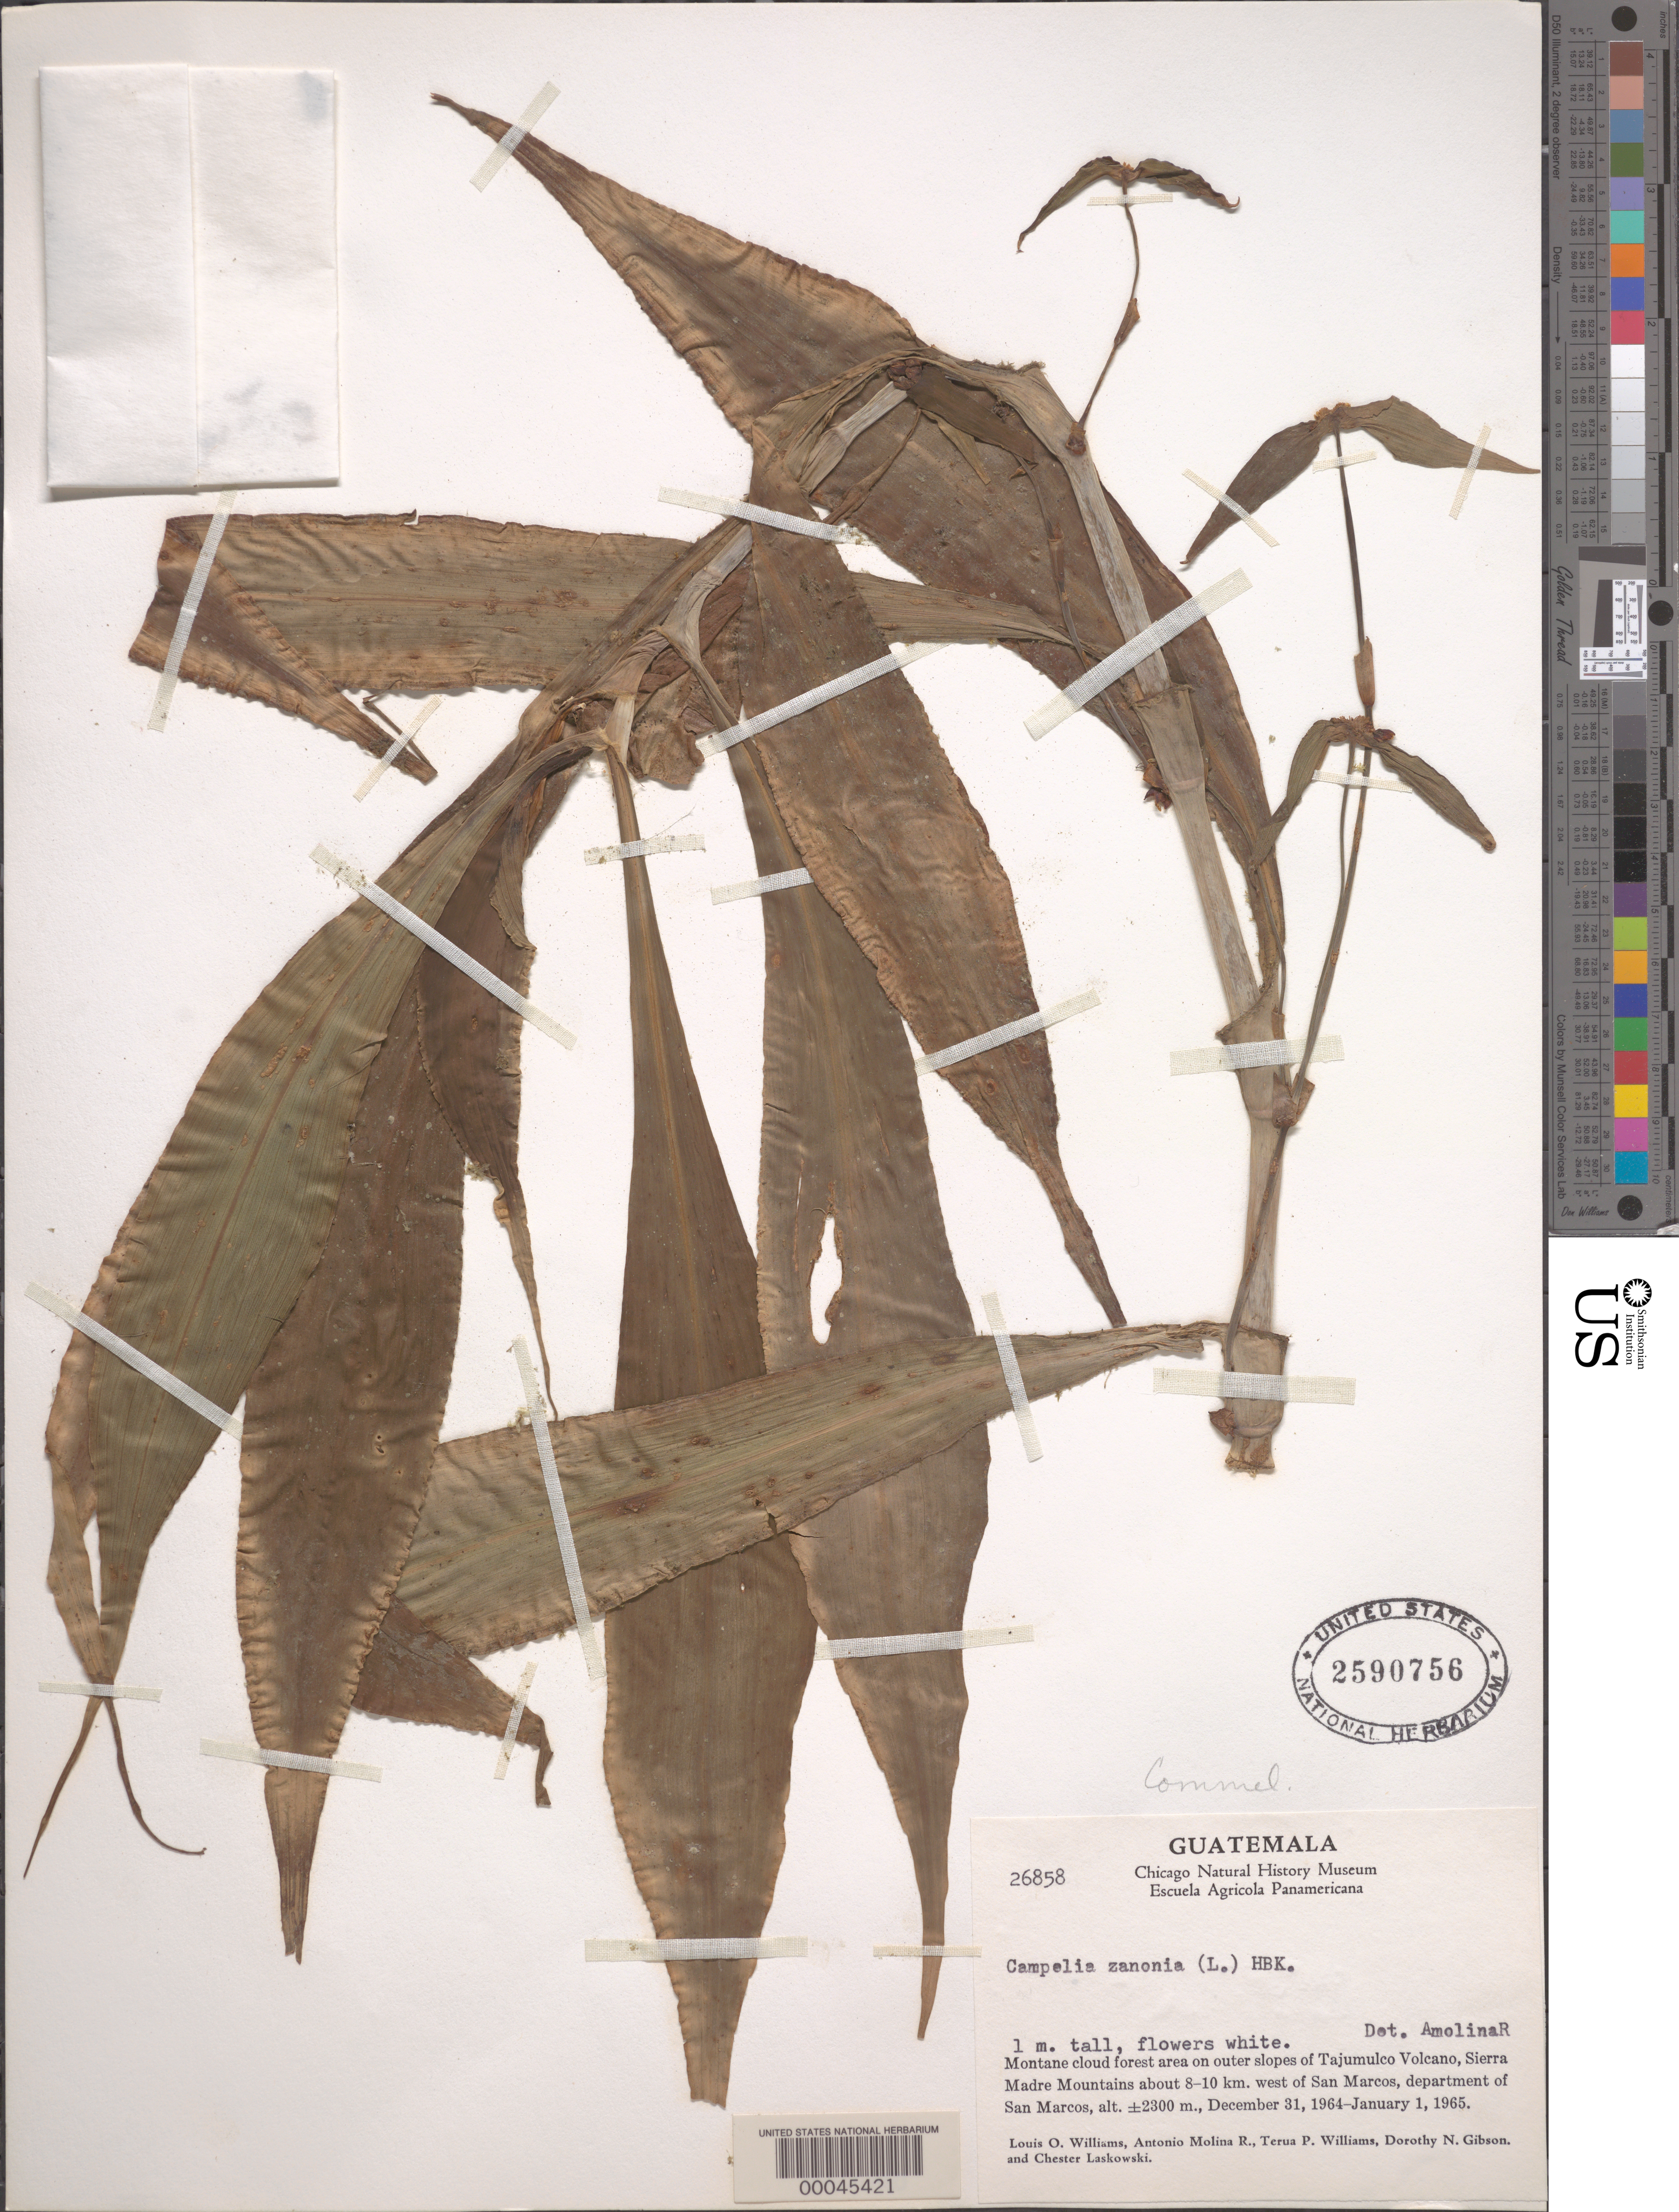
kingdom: Plantae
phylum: Tracheophyta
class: Liliopsida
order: Commelinales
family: Commelinaceae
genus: Tradescantia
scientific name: Tradescantia zanonia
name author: (L.) Sw.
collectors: L. O. Williams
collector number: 26858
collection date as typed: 31 Dec 1964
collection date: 1964-12-31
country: Guatemala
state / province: San Marcos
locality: Tajumulco Volcan , Sierra Madre Mountains, W of San Marcos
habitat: Montane cloud forest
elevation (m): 2300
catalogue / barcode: US 2590756